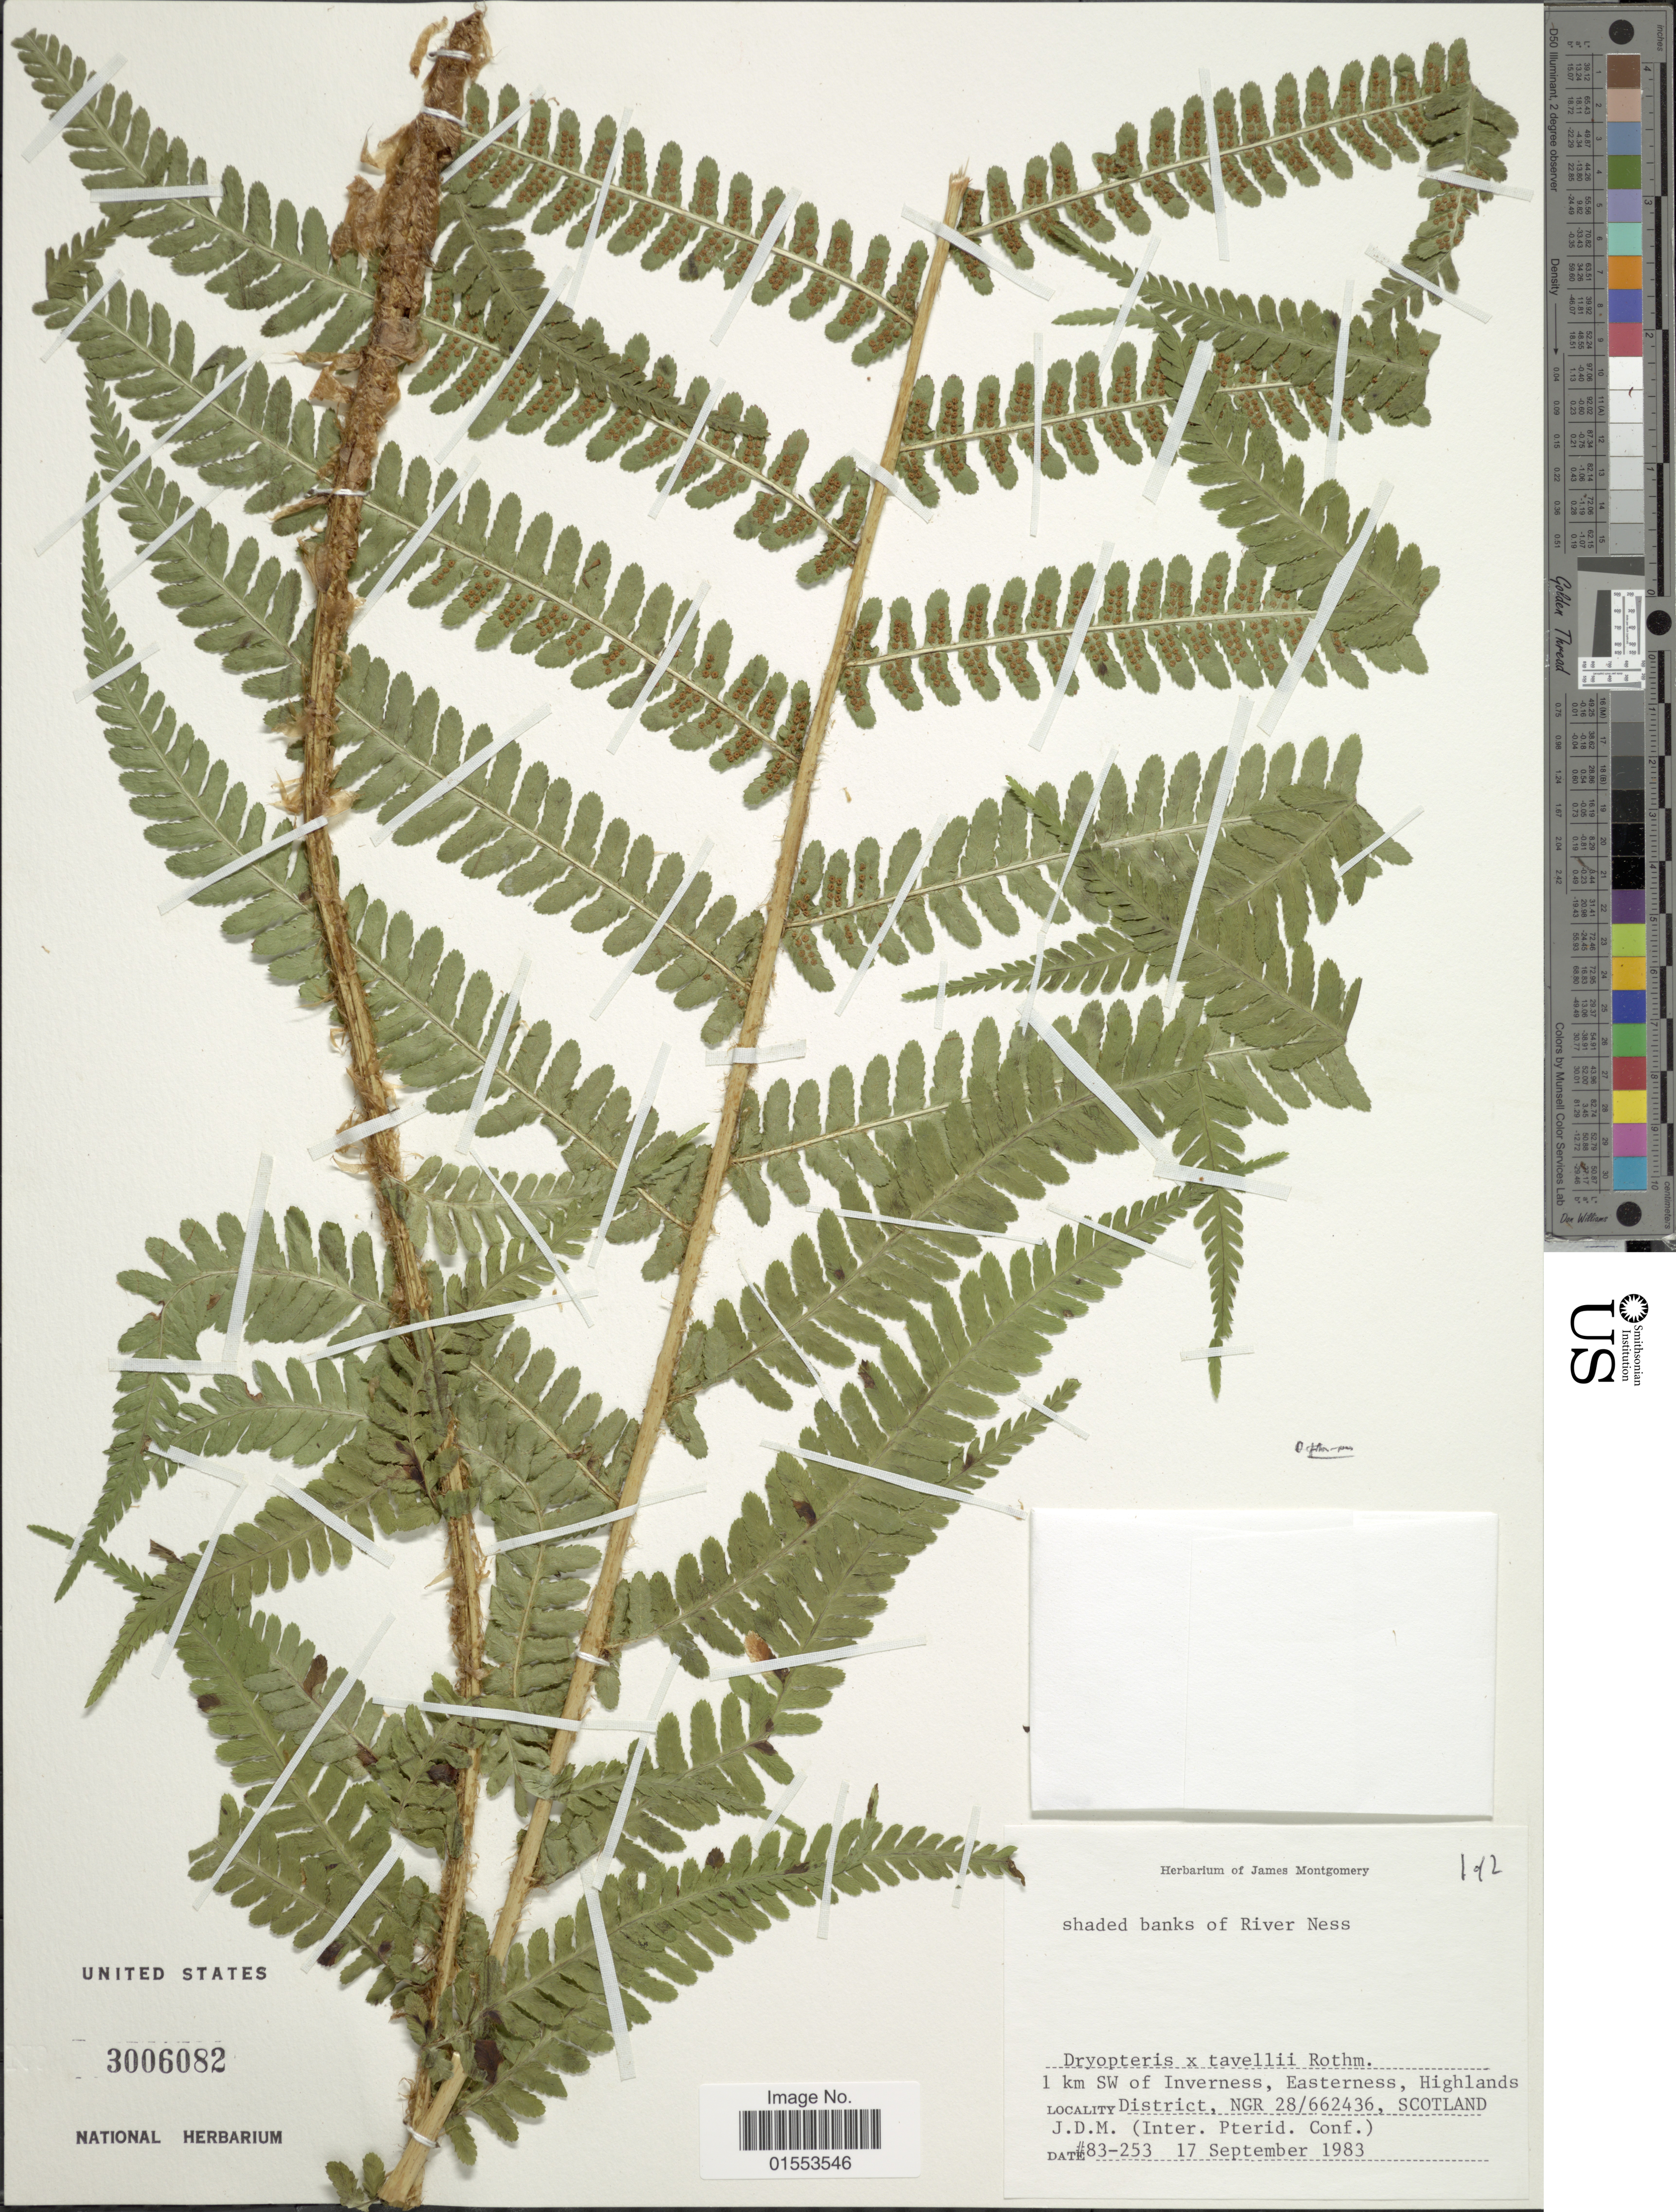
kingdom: Plantae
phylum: Tracheophyta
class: Polypodiopsida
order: Polypodiales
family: Dryopteridaceae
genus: Dryopteris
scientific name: Dryopteris x tavelii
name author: Rothm.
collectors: ex Herb. James Montgomery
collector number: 83-253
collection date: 1983-09-17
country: United Kingdom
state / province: Scotland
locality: Shaded banks of River Ness. 1 km SW of Iverness, Easterness, Highlands, District , NGR 28/662436, Scotland.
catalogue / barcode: US 3006082